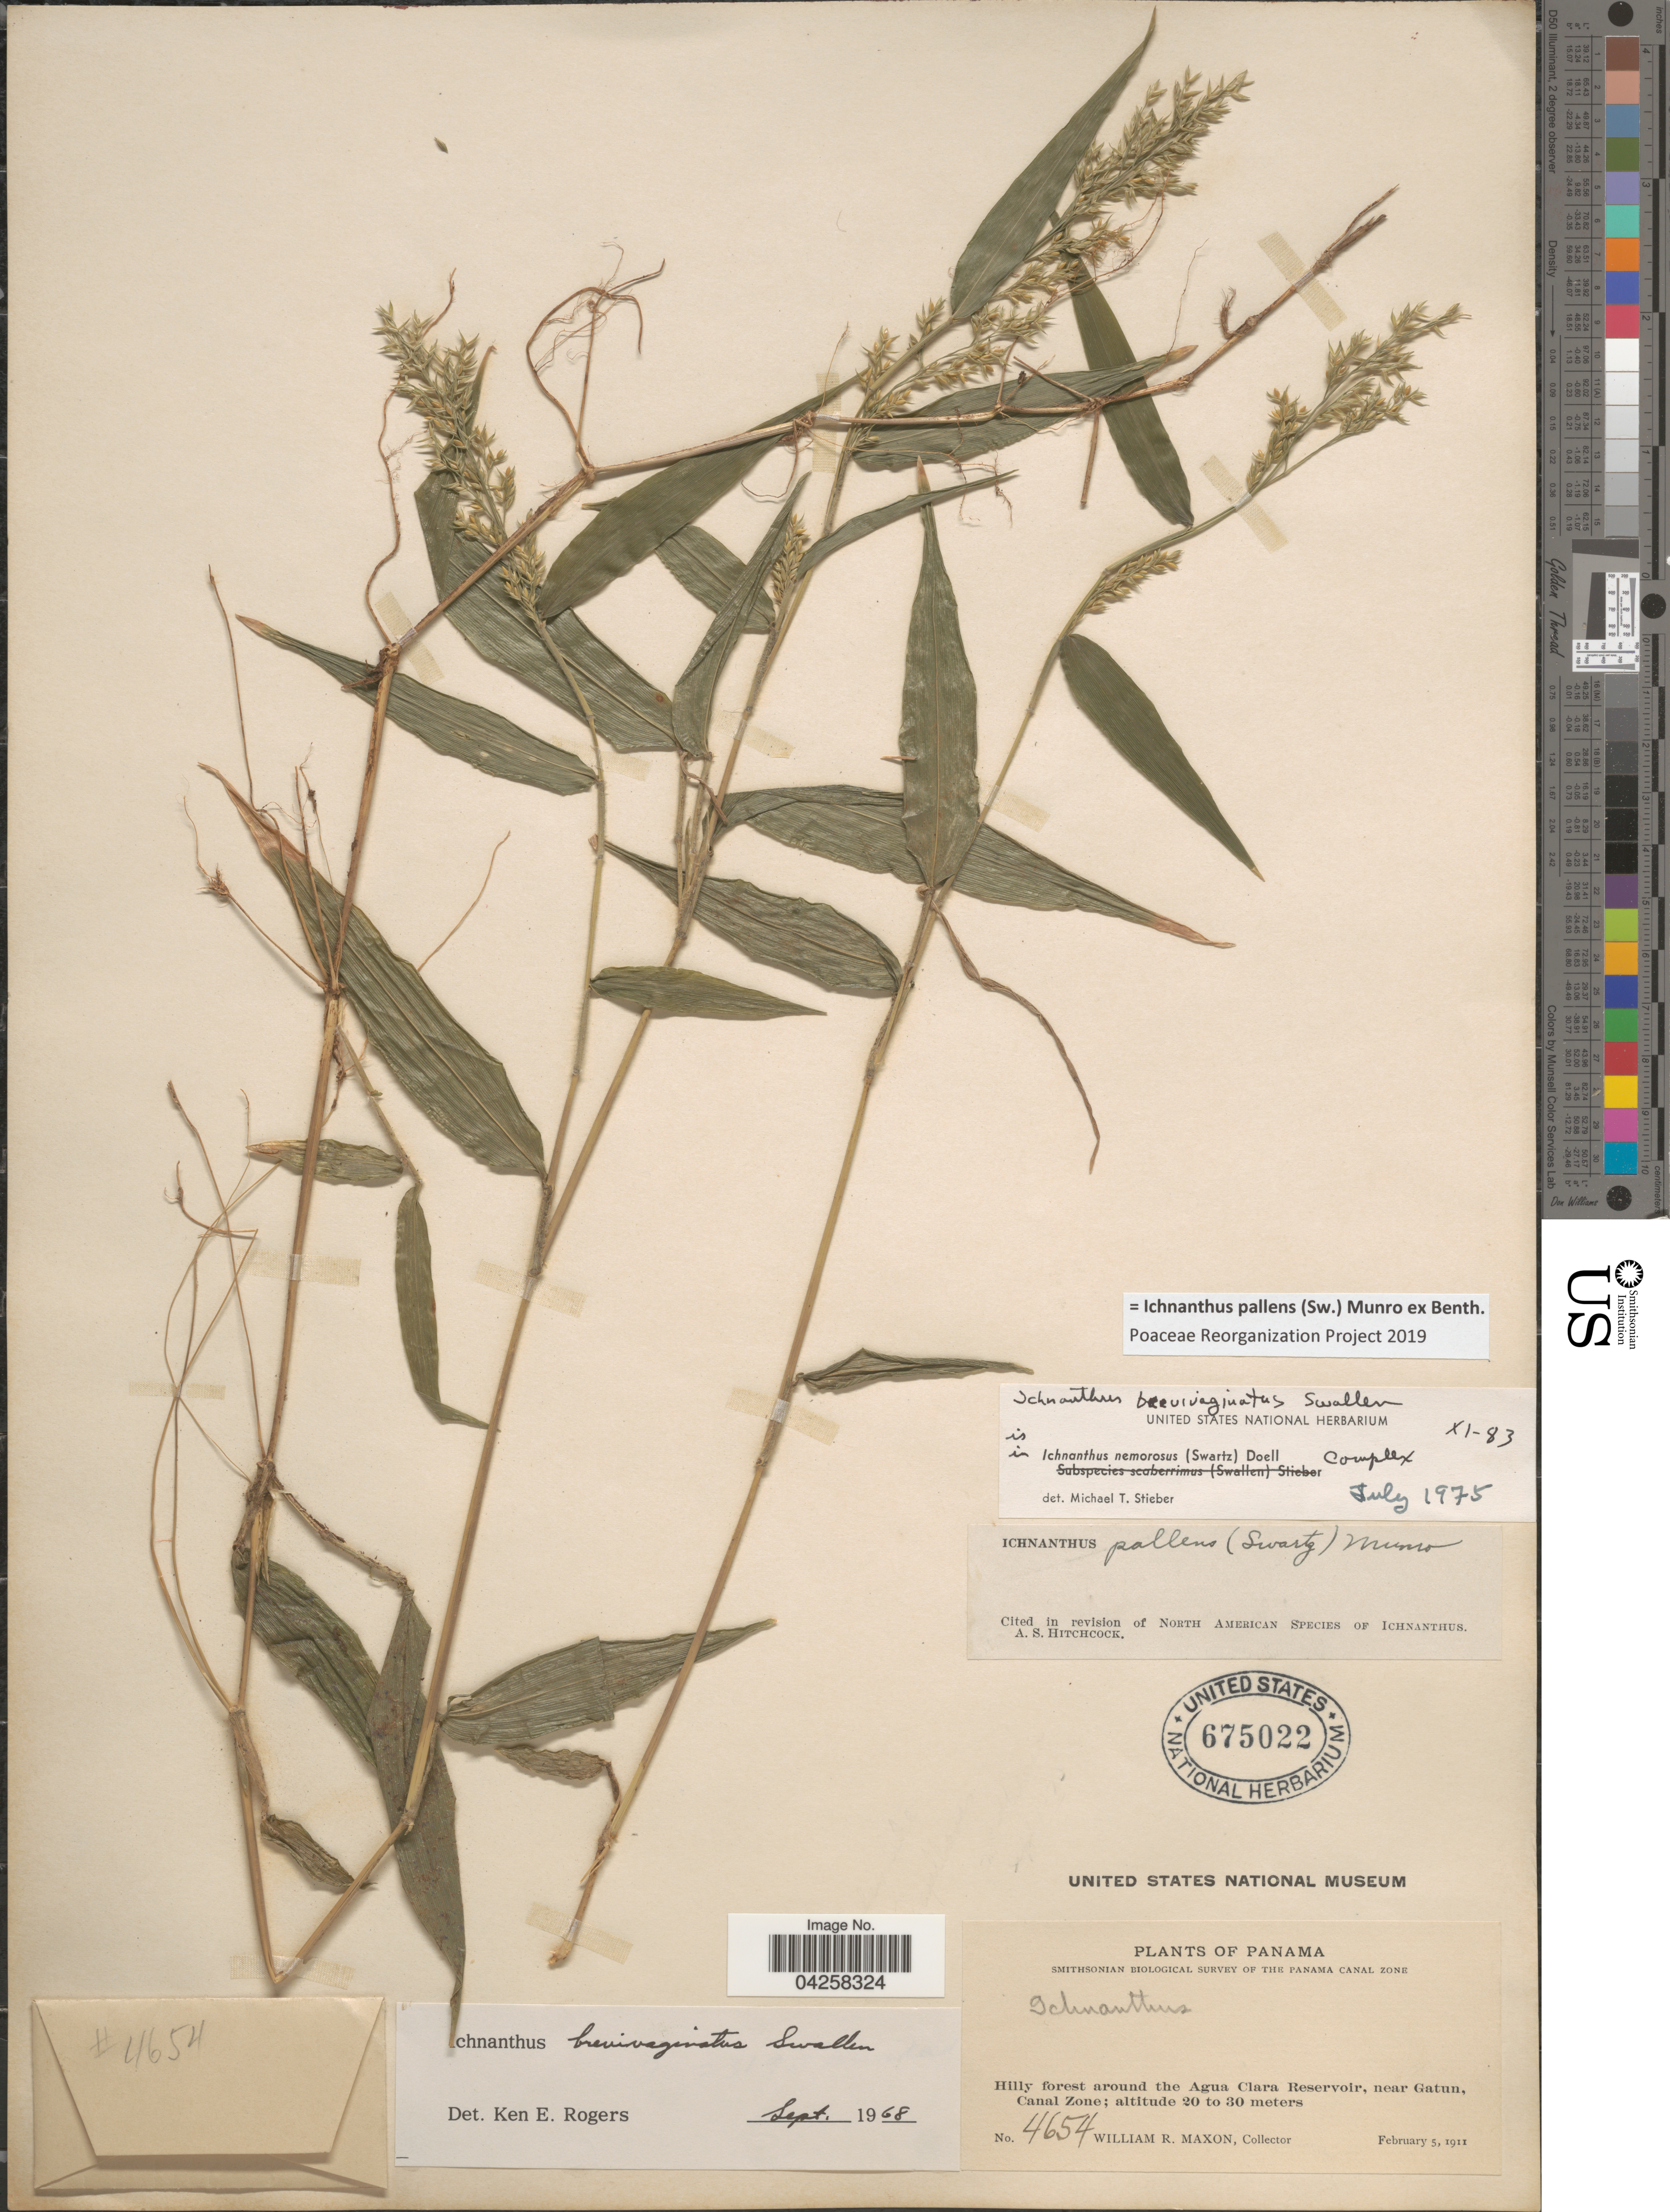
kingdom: Plantae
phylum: Tracheophyta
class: Liliopsida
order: Poales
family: Poaceae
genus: Ichnanthus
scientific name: Ichnanthus pallens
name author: (Sw.) Munro ex Benth.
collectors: W. R. Maxon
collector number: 4654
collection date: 1911-02-05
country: Panama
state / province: Colón / Panamá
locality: Smithsonian Biological Survey of the Panama Canal Zone. Hilly forest around the Agua Clara Reservoir, near Gatun, Canal Zone.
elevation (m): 20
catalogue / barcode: US 675022